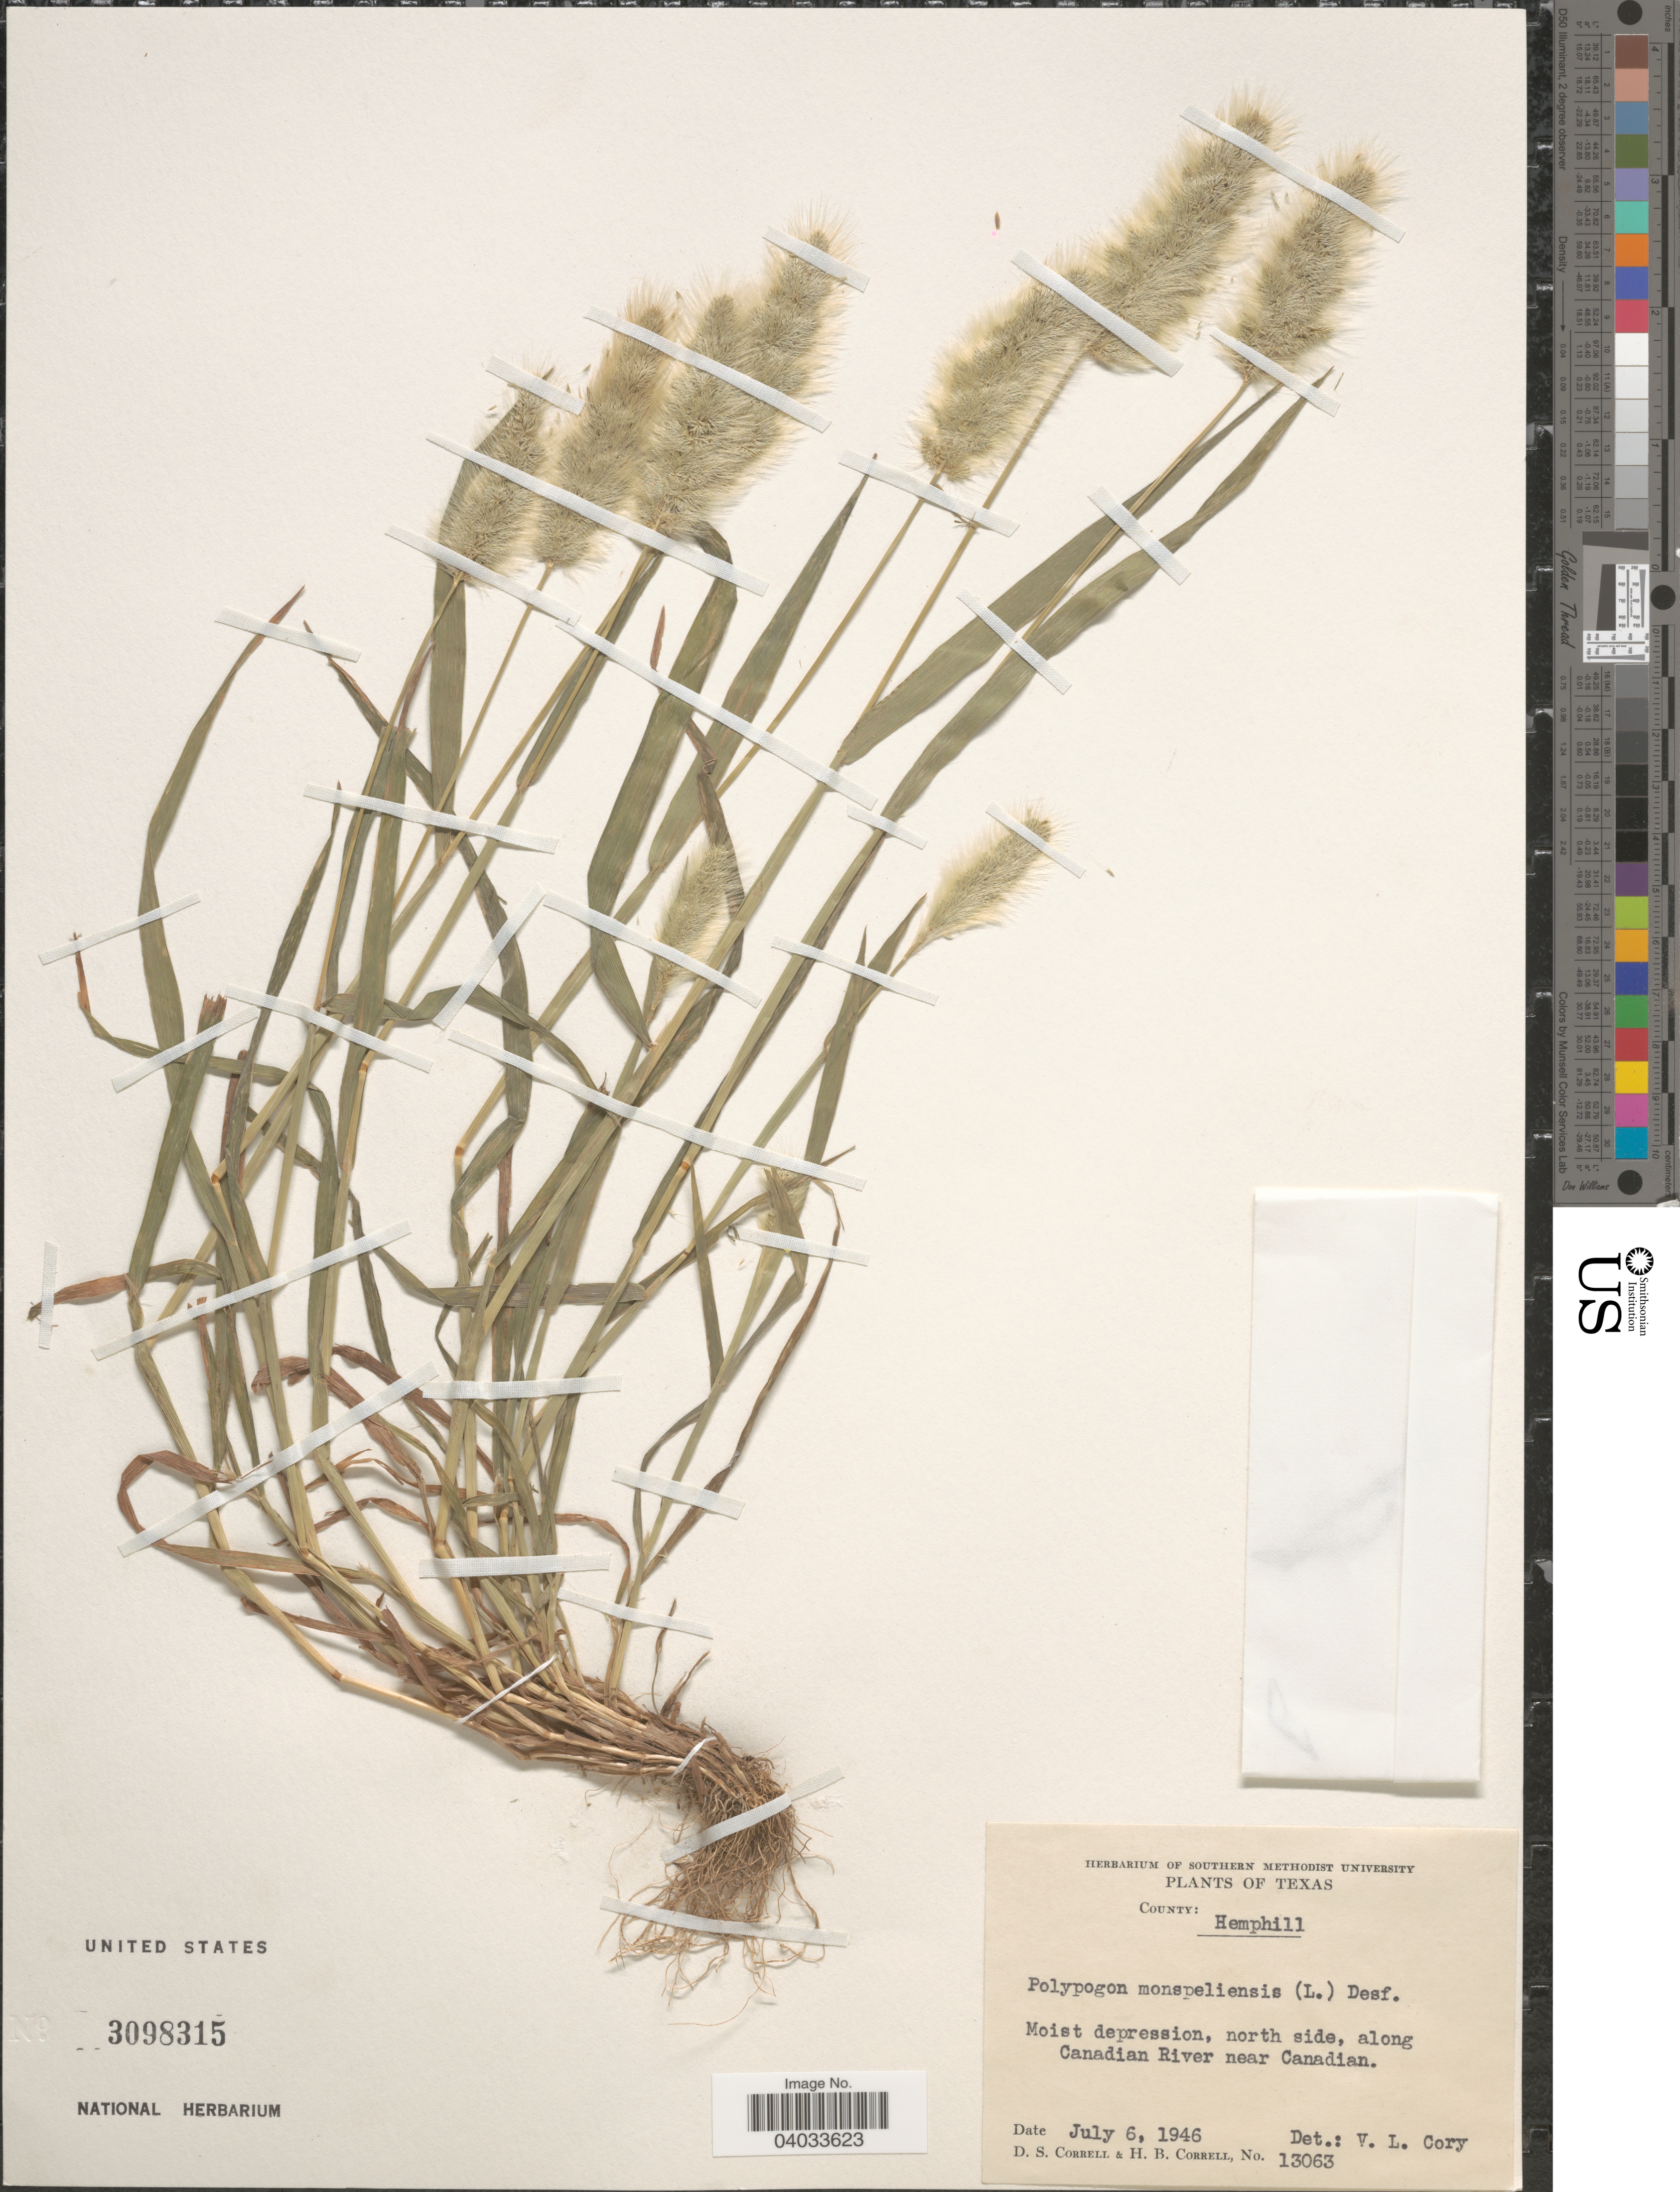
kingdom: Plantae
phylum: Tracheophyta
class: Liliopsida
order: Poales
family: Poaceae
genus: Polypogon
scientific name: Polypogon monspeliensis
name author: (L.) Desf.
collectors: D. S. Correll & H. Correll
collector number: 13063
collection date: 1946-07-06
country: United States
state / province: Texas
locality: County Hemphill. Moist depression, north side, along Canadian River near Canadian.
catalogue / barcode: US 3098315